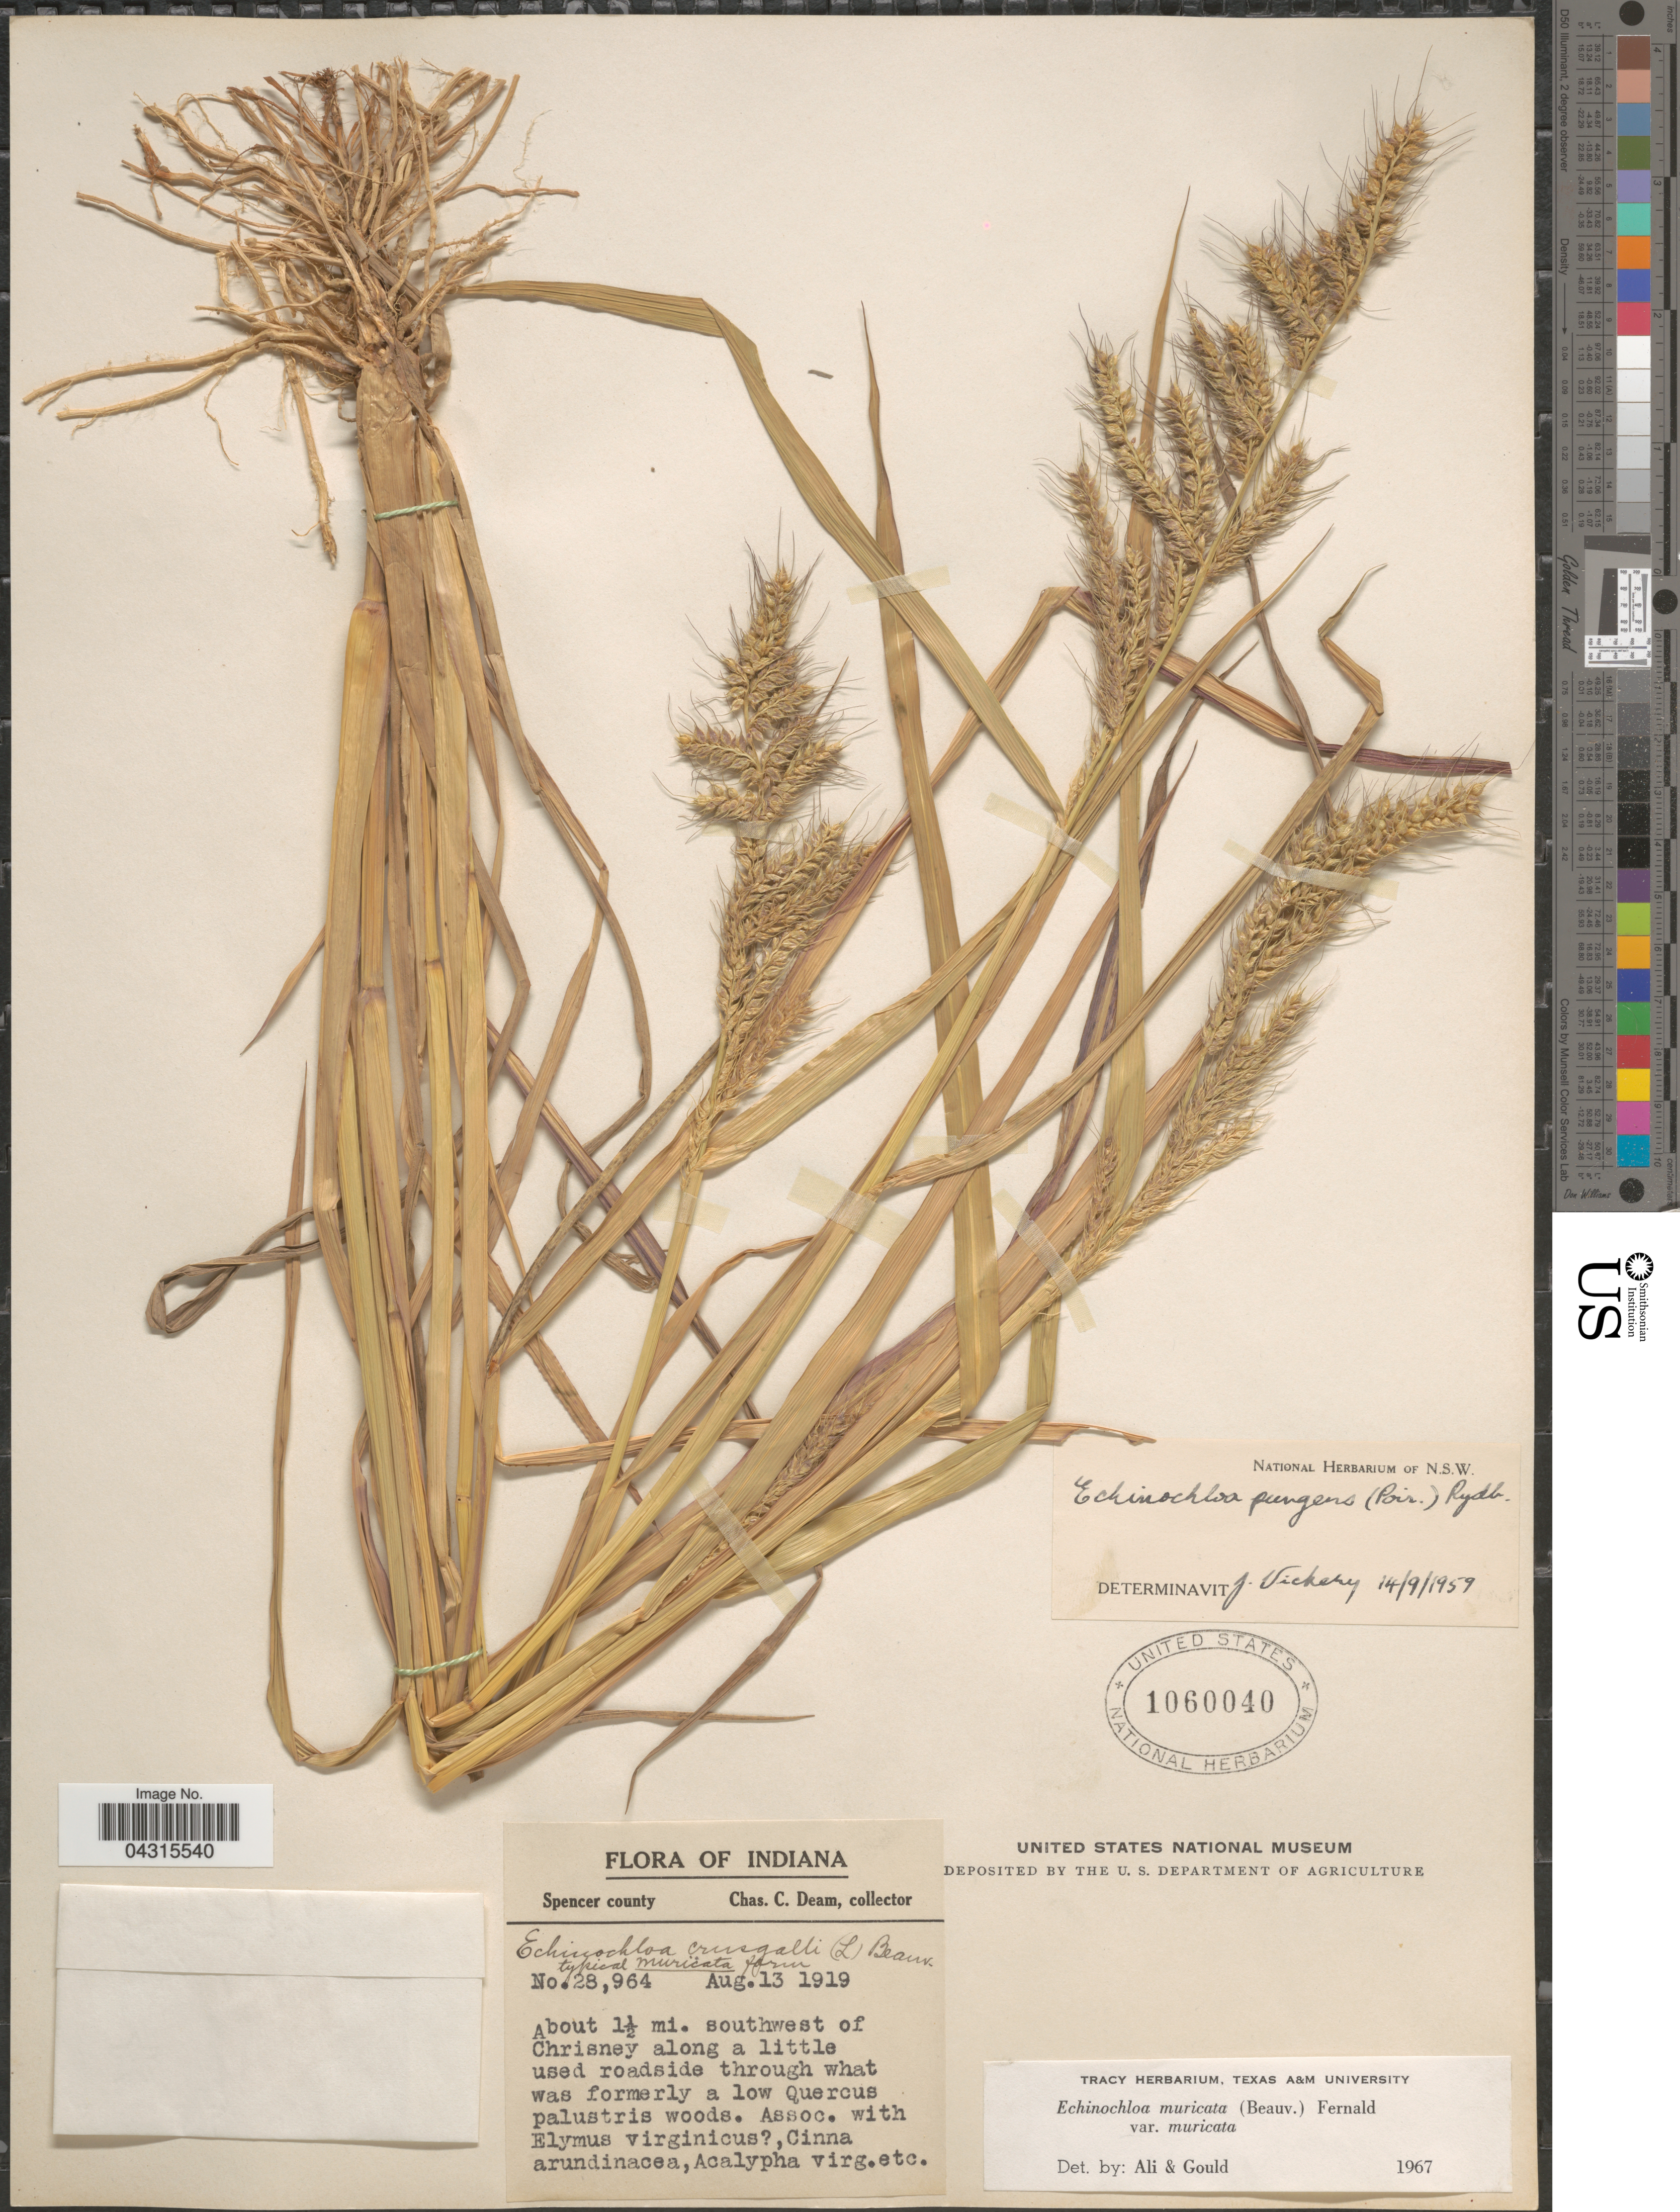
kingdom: Plantae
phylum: Tracheophyta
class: Liliopsida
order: Poales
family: Poaceae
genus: Echinochloa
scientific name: Echinochloa muricata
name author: (P. Beauv.) Fernald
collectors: C. C. Deam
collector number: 28964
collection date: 1919-08-13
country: United States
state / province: Indiana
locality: Spencer county. About 1 1/2 mi. southwest of Chrisney along a little used roadside through what was formerly a low Quercus palustris woods.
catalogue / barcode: US 1060040